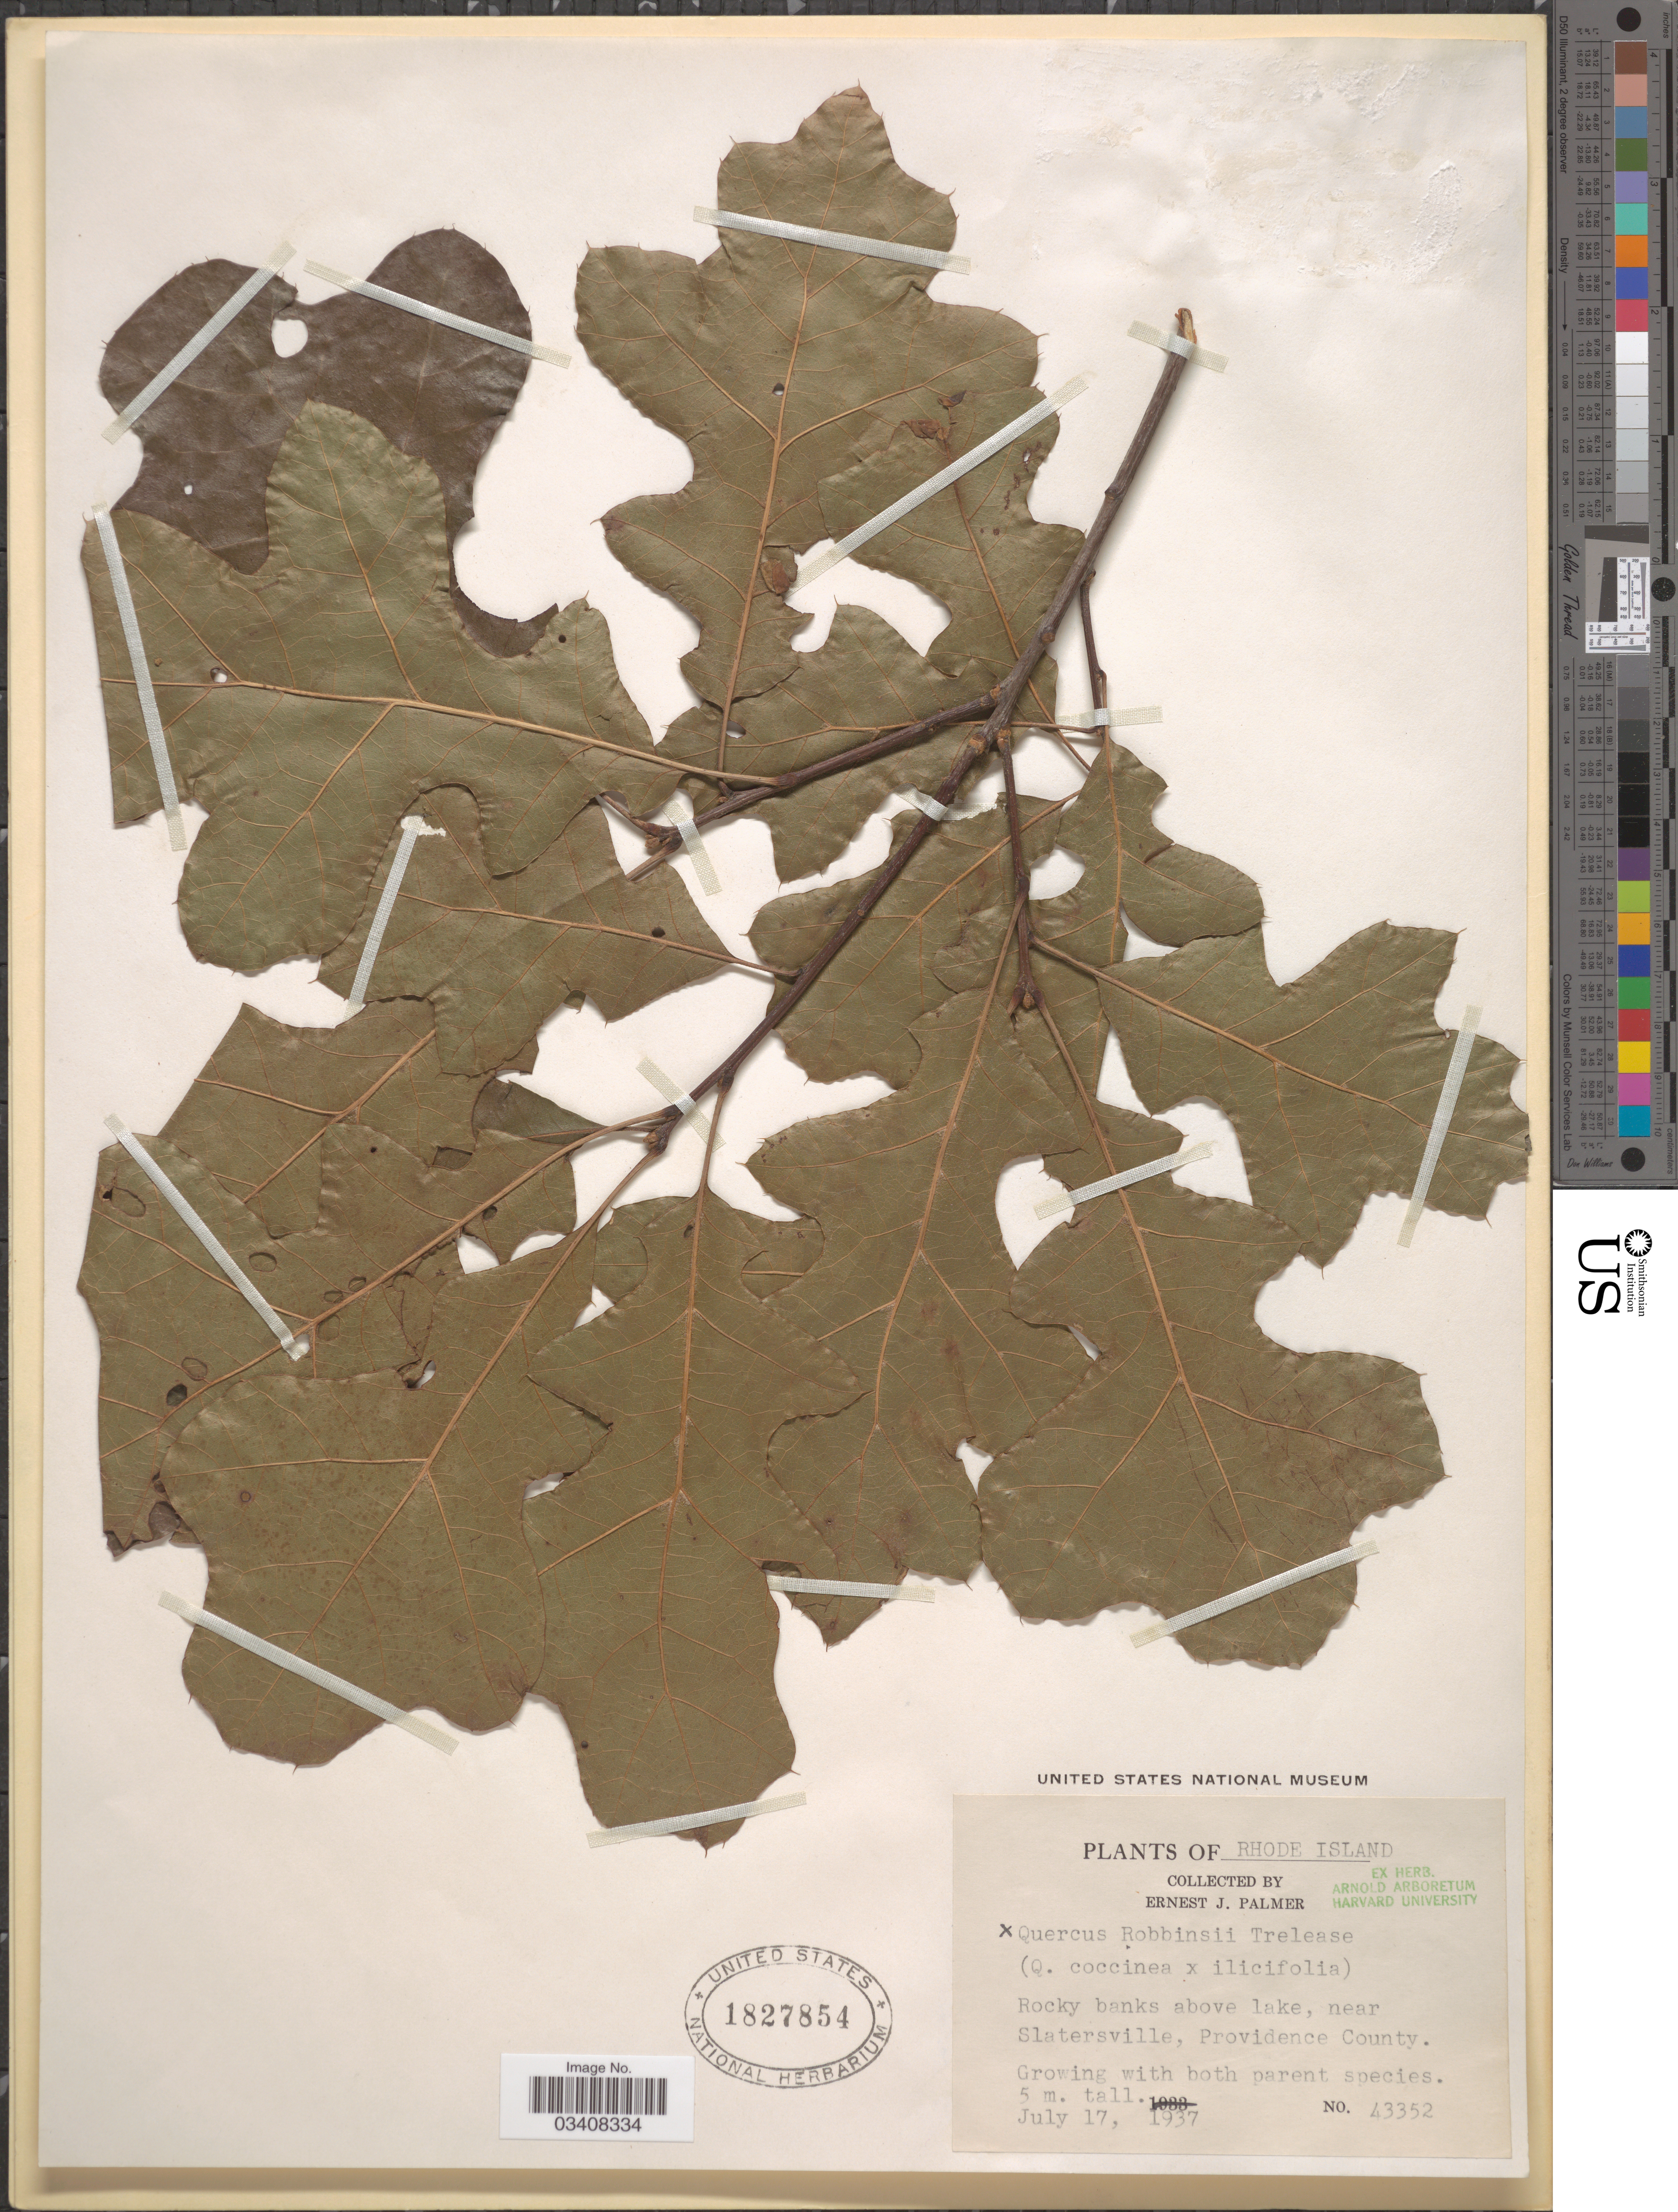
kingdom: Plantae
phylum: Tracheophyta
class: Magnoliopsida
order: Fagales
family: Fagaceae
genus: Quercus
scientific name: Quercus x robbinsii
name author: Trel.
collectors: E. J. Palmer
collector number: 43352*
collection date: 1957-07-17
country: United States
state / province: Rhode Island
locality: Near Slatersville, Providence County.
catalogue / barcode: US 1827854